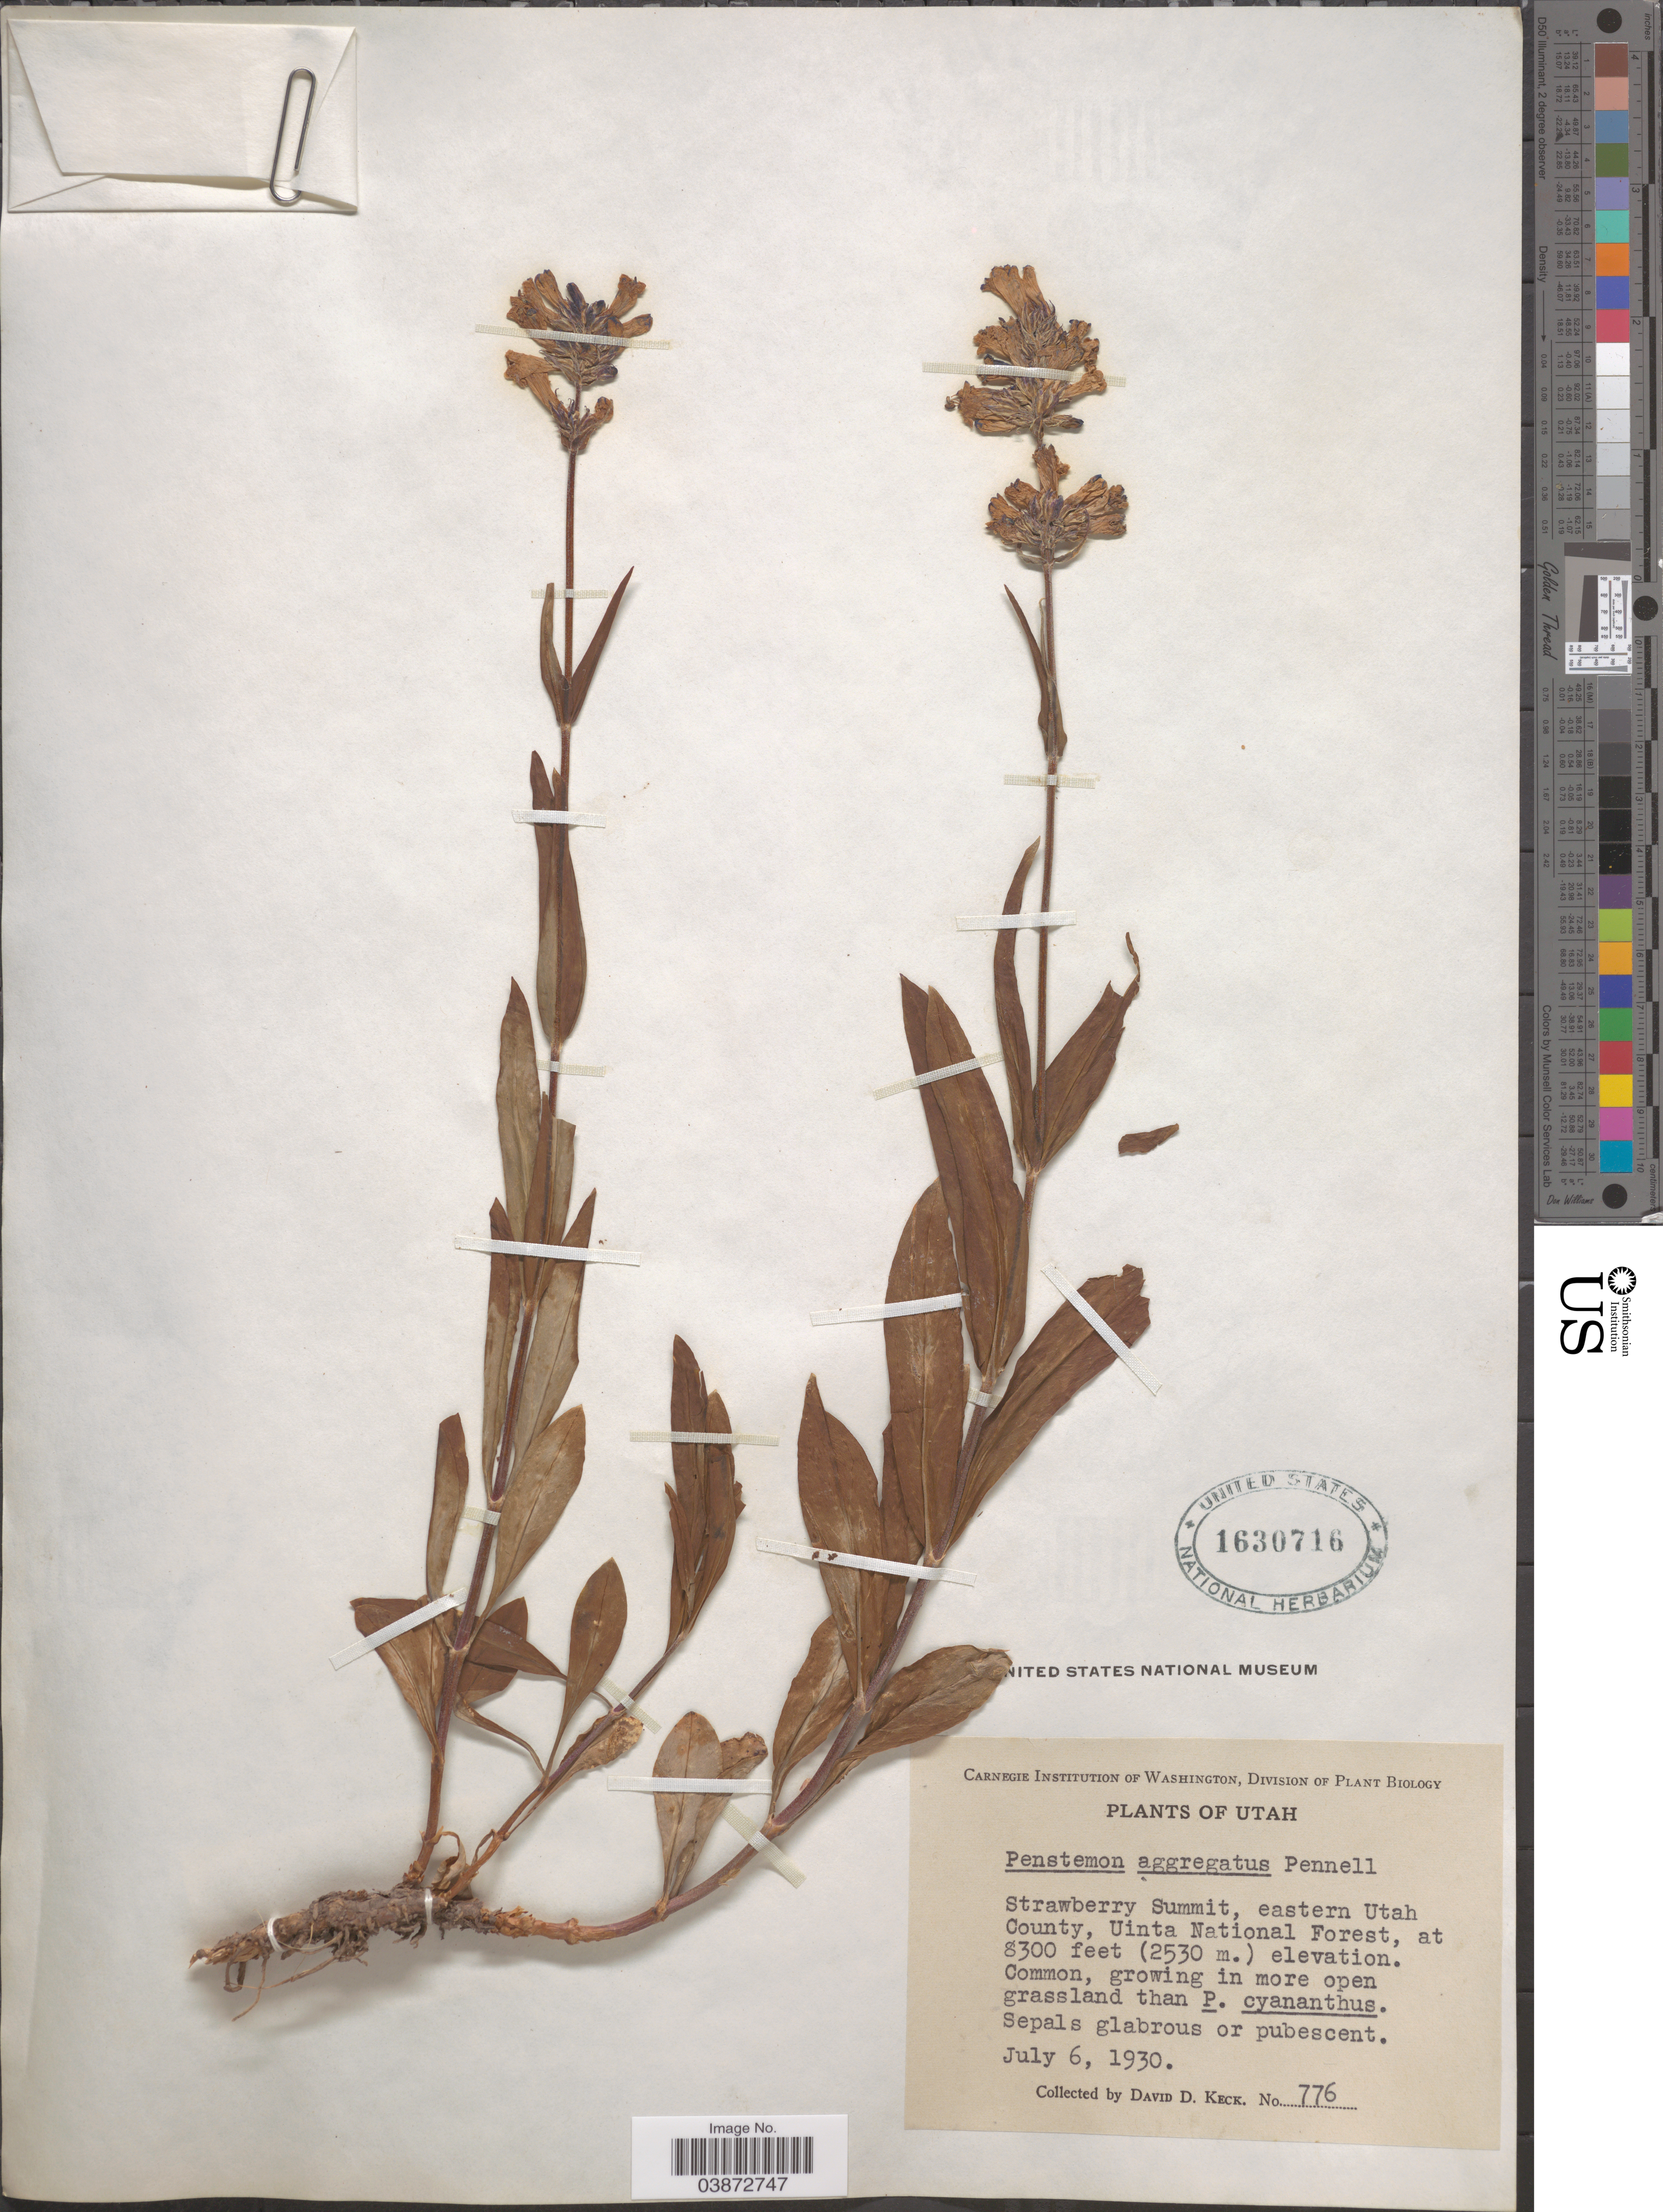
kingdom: Plantae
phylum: Tracheophyta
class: Magnoliopsida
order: Lamiales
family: Plantaginaceae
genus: Penstemon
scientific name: Penstemon aggregatus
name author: Pennell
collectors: D. D. Keck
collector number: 776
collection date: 1930-07-06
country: United States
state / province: Utah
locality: Strawberry Summit, eastern Utah County, Uinta National Forest.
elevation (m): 2530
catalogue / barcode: US 1630716